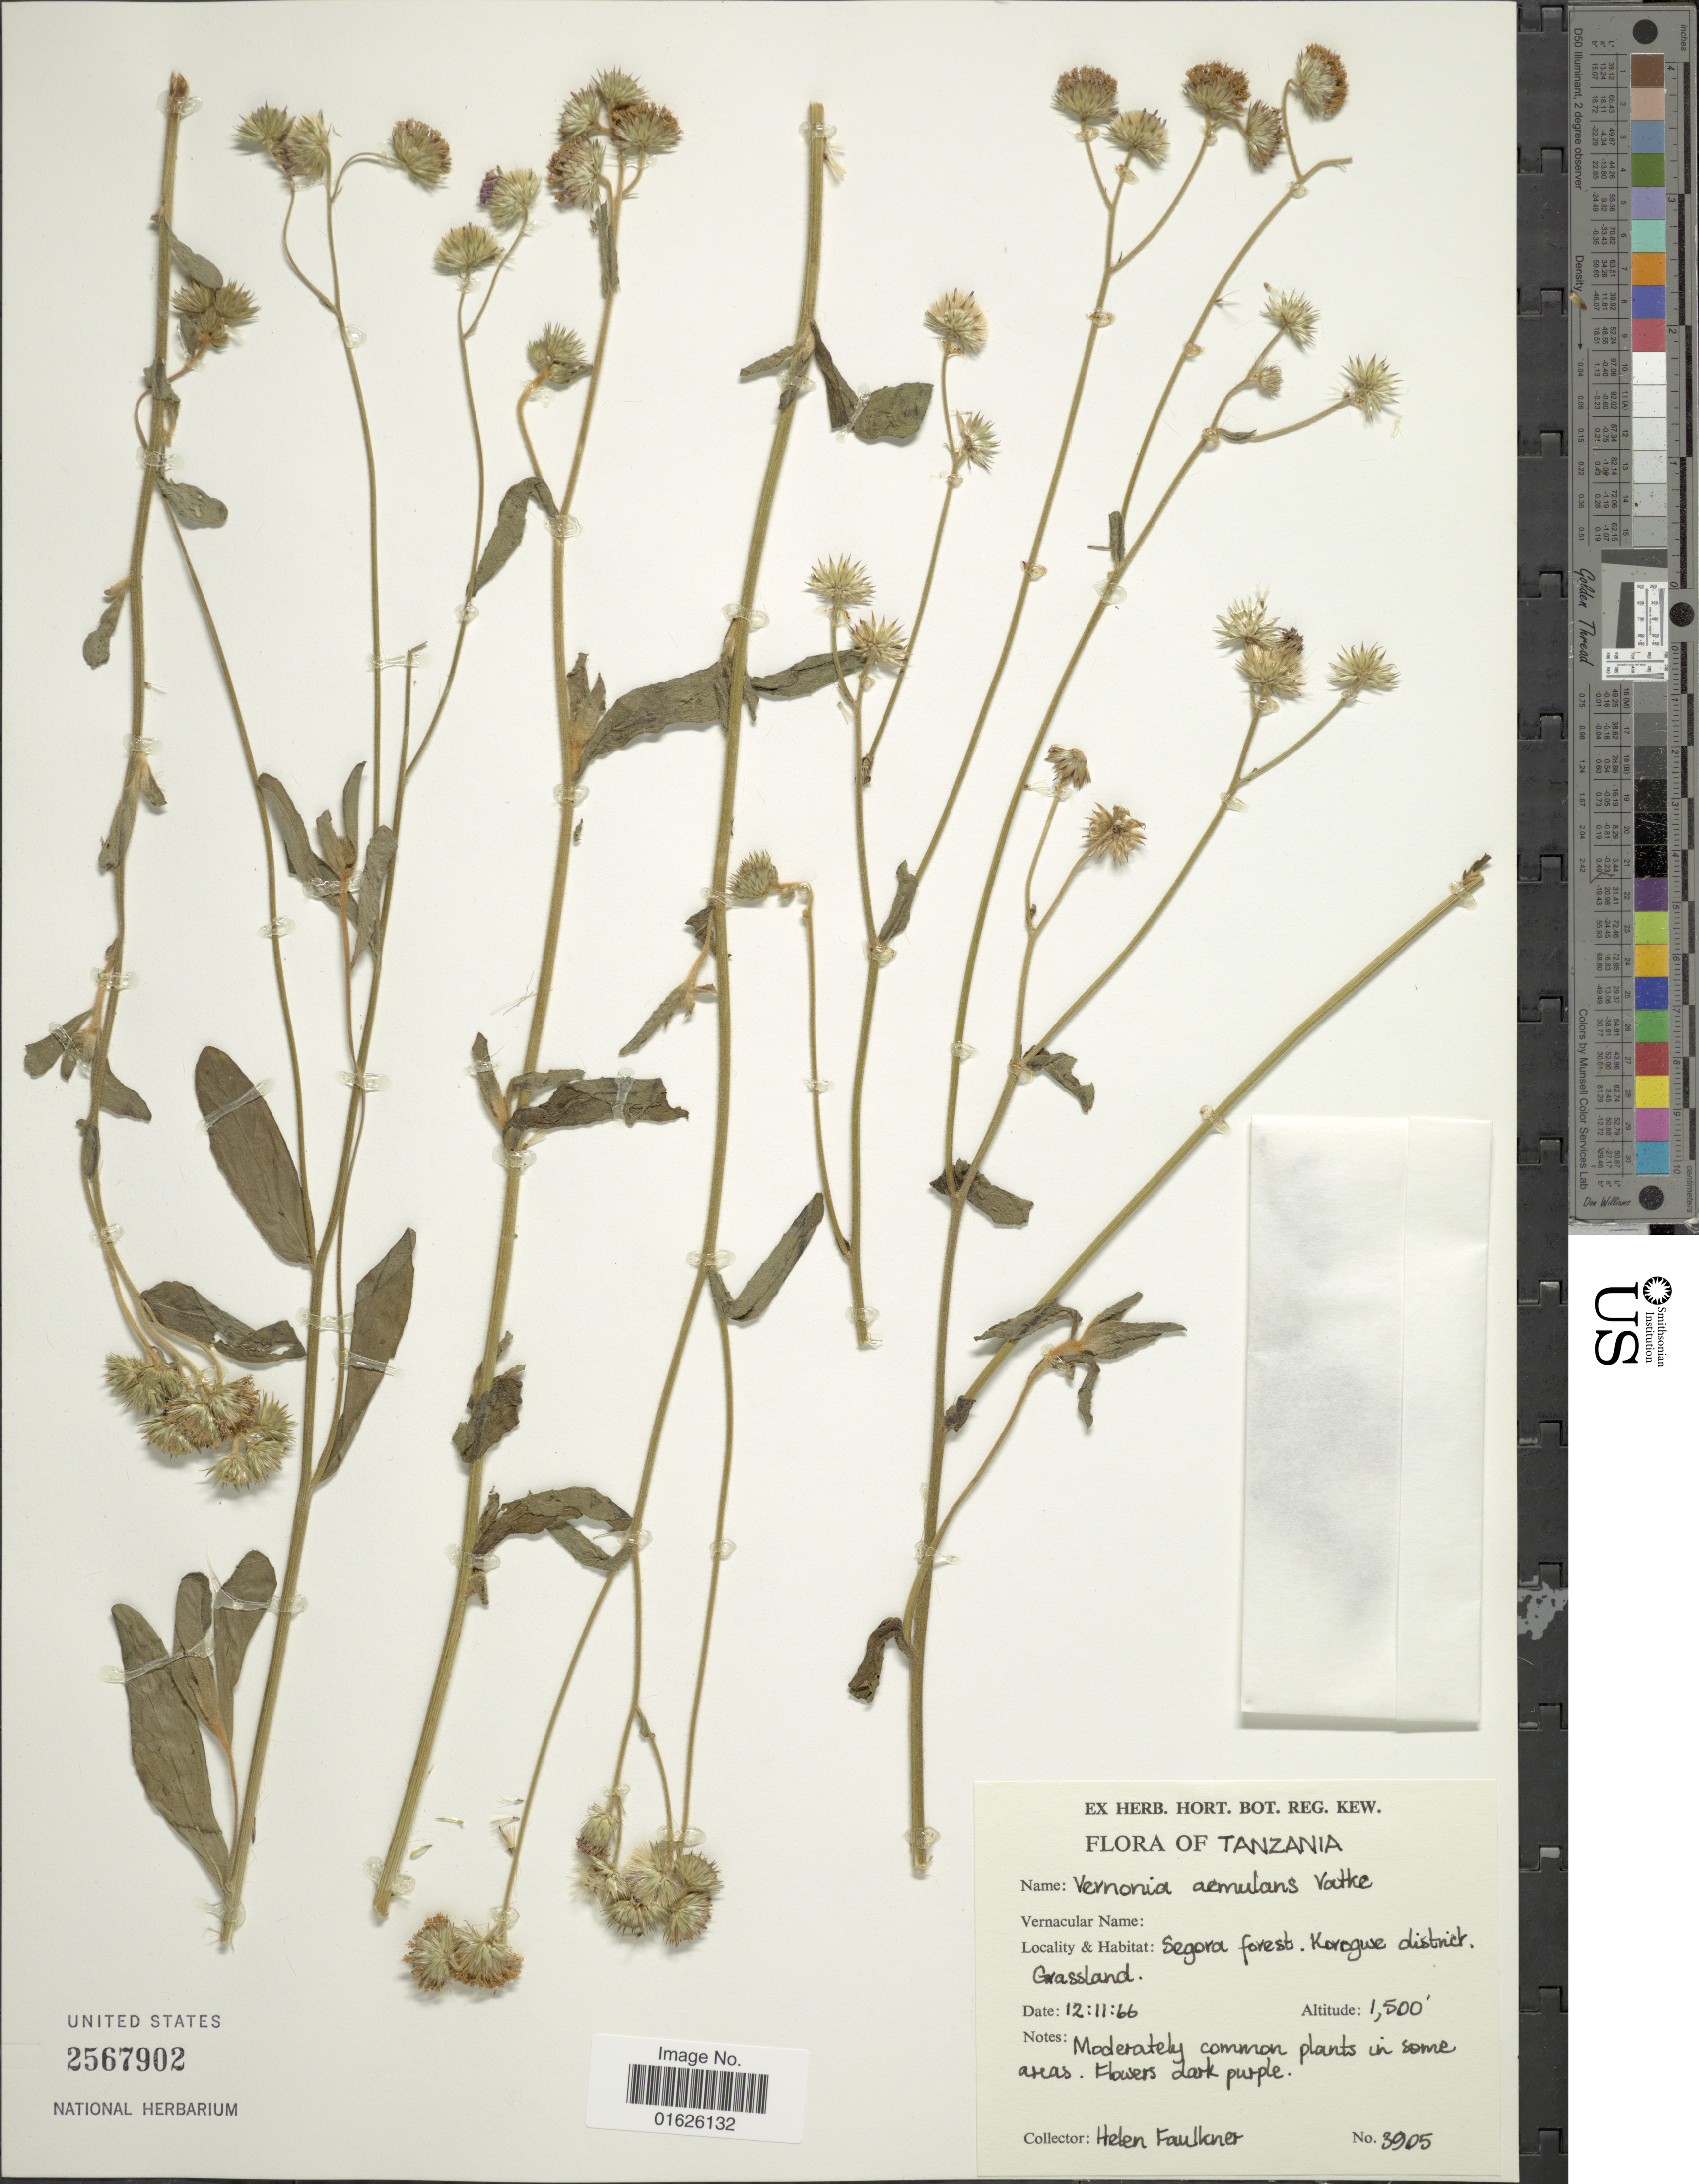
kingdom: Plantae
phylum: Tracheophyta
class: Magnoliopsida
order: Asterales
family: Asteraceae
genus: Vernoniastrum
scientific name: Vernoniastrum aemulans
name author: (Vatke) H. Rob.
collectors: H. Faulkner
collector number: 3905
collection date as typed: Transcribed d/m/y: 12/11/66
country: Tanzania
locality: Segora forest, Korogwe district, Grassland.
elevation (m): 457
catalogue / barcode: US 2567902